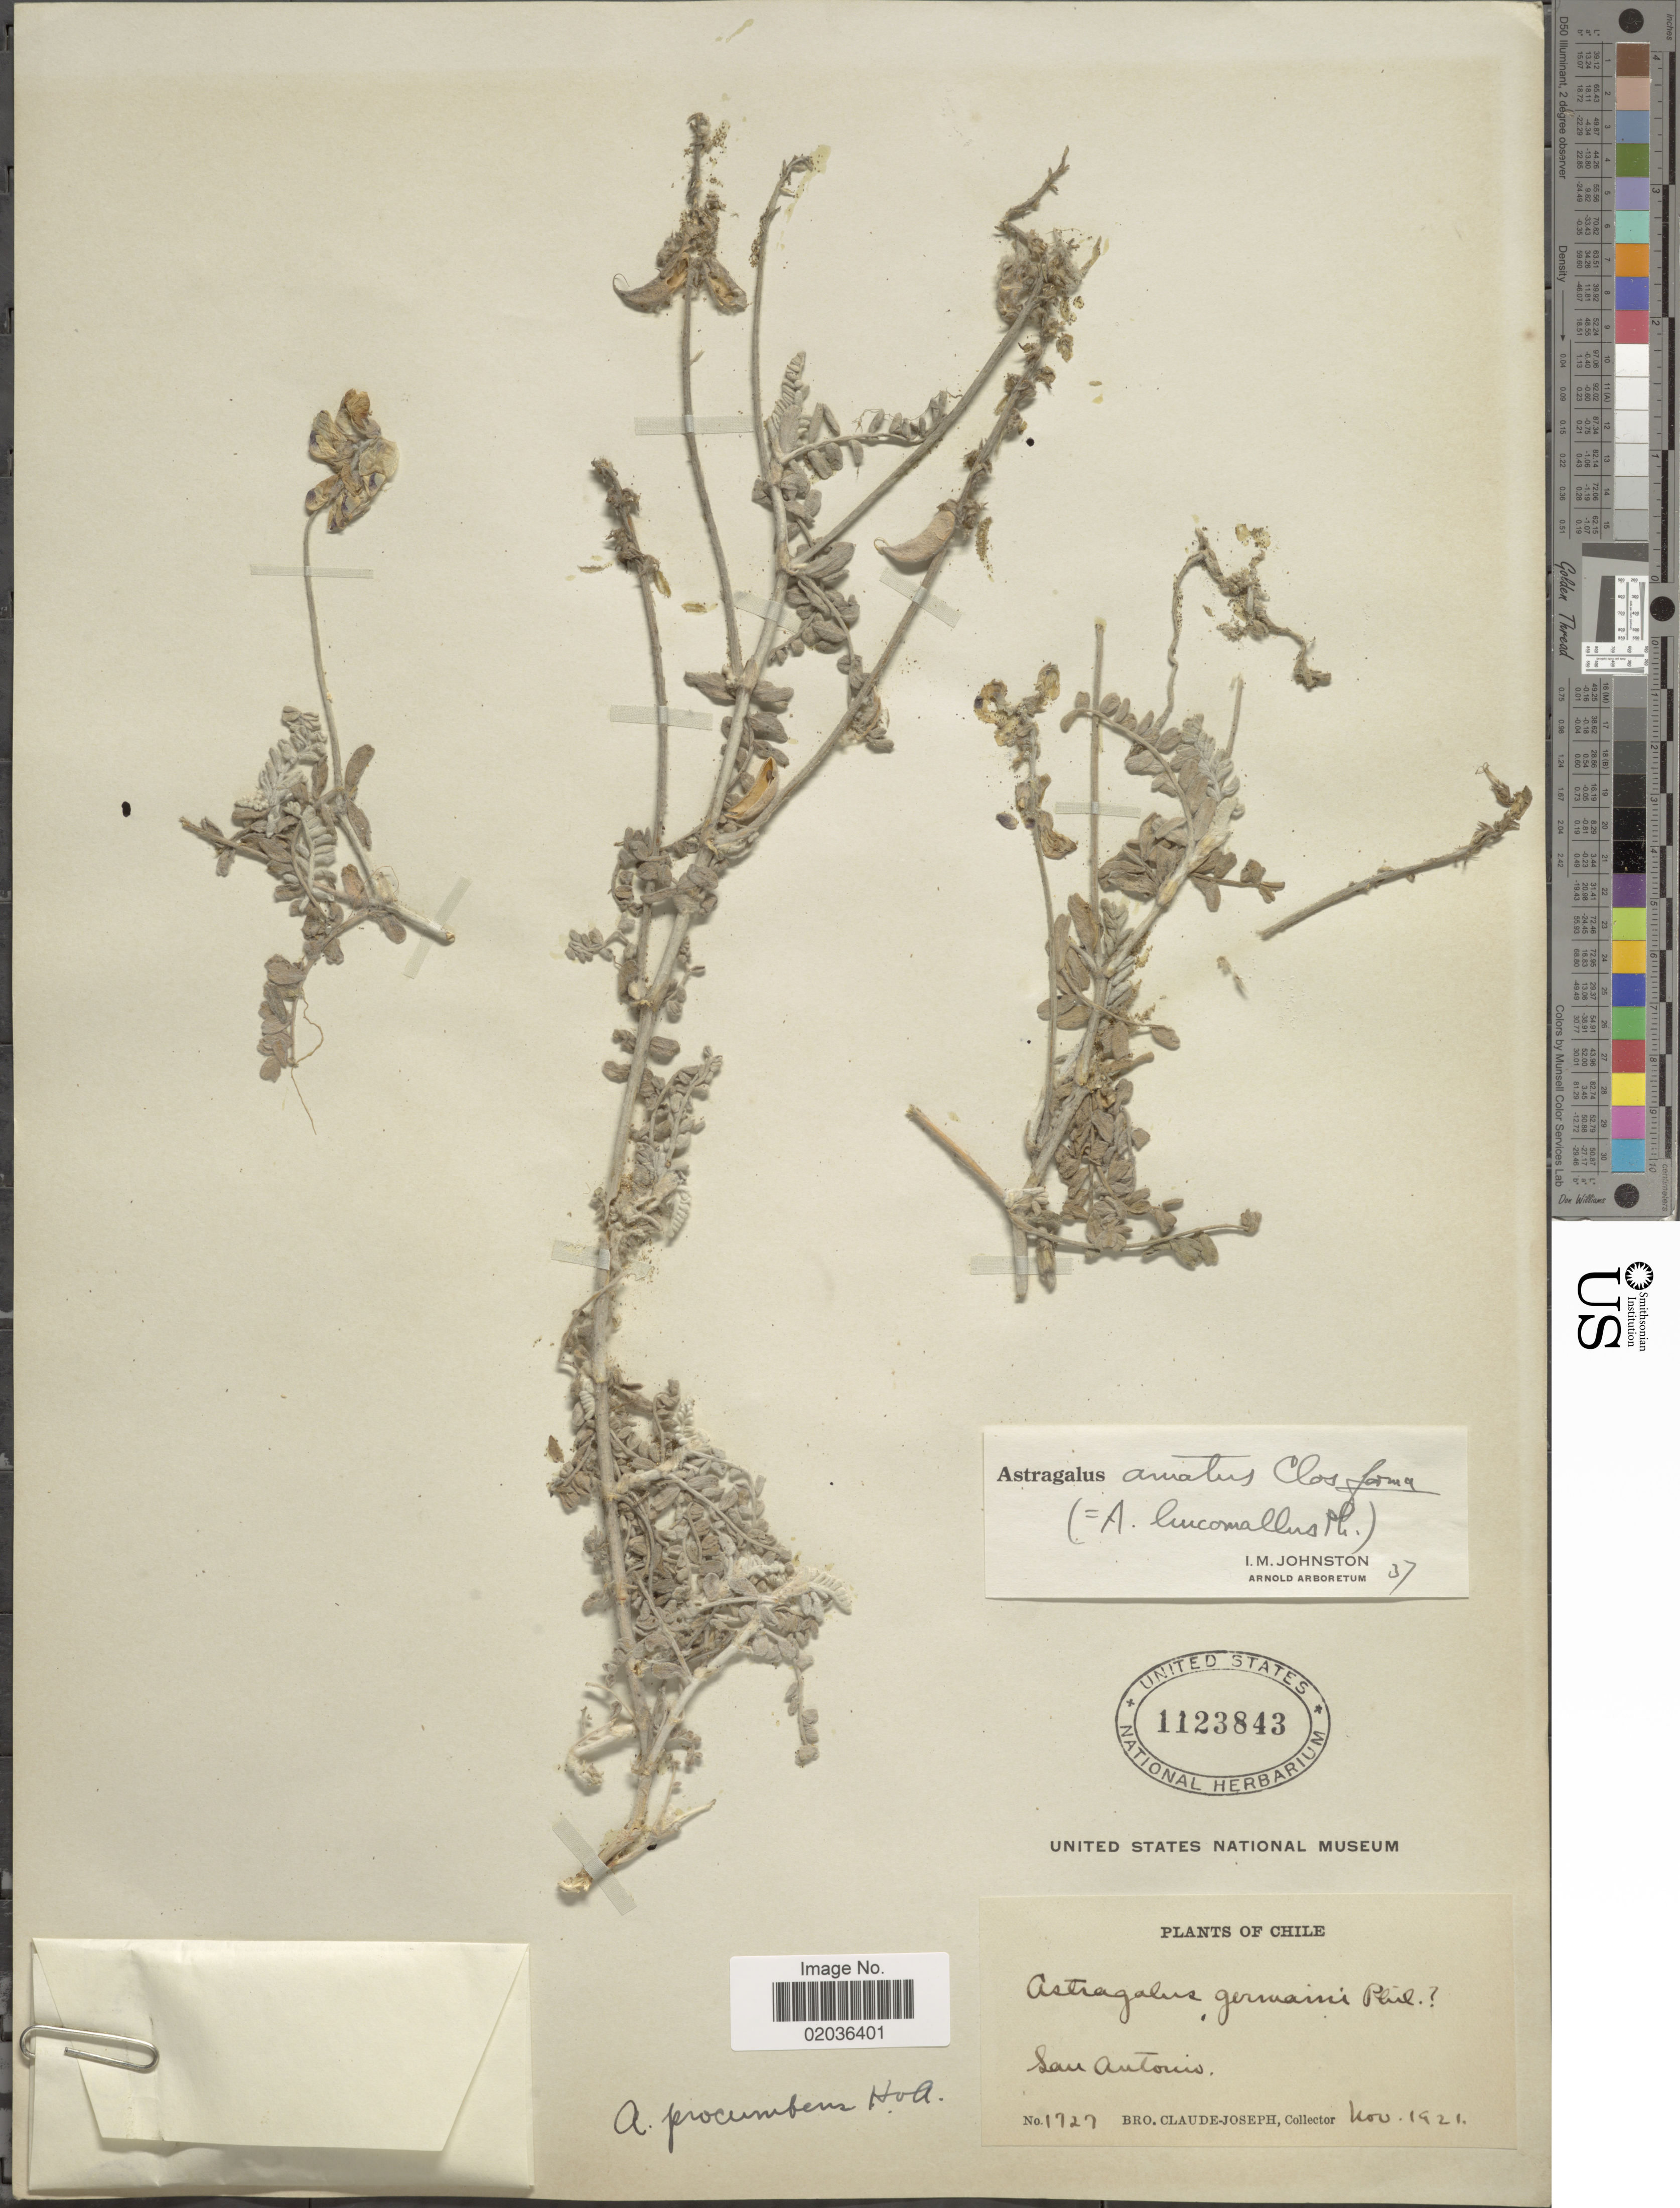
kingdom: Plantae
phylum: Tracheophyta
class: Magnoliopsida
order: Fabales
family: Fabaceae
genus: Astragalus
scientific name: Astragalus amatus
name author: Clos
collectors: Bro. Claude-Joseph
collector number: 1727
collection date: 1921-11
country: Chile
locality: San Antonio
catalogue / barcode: US 1123843